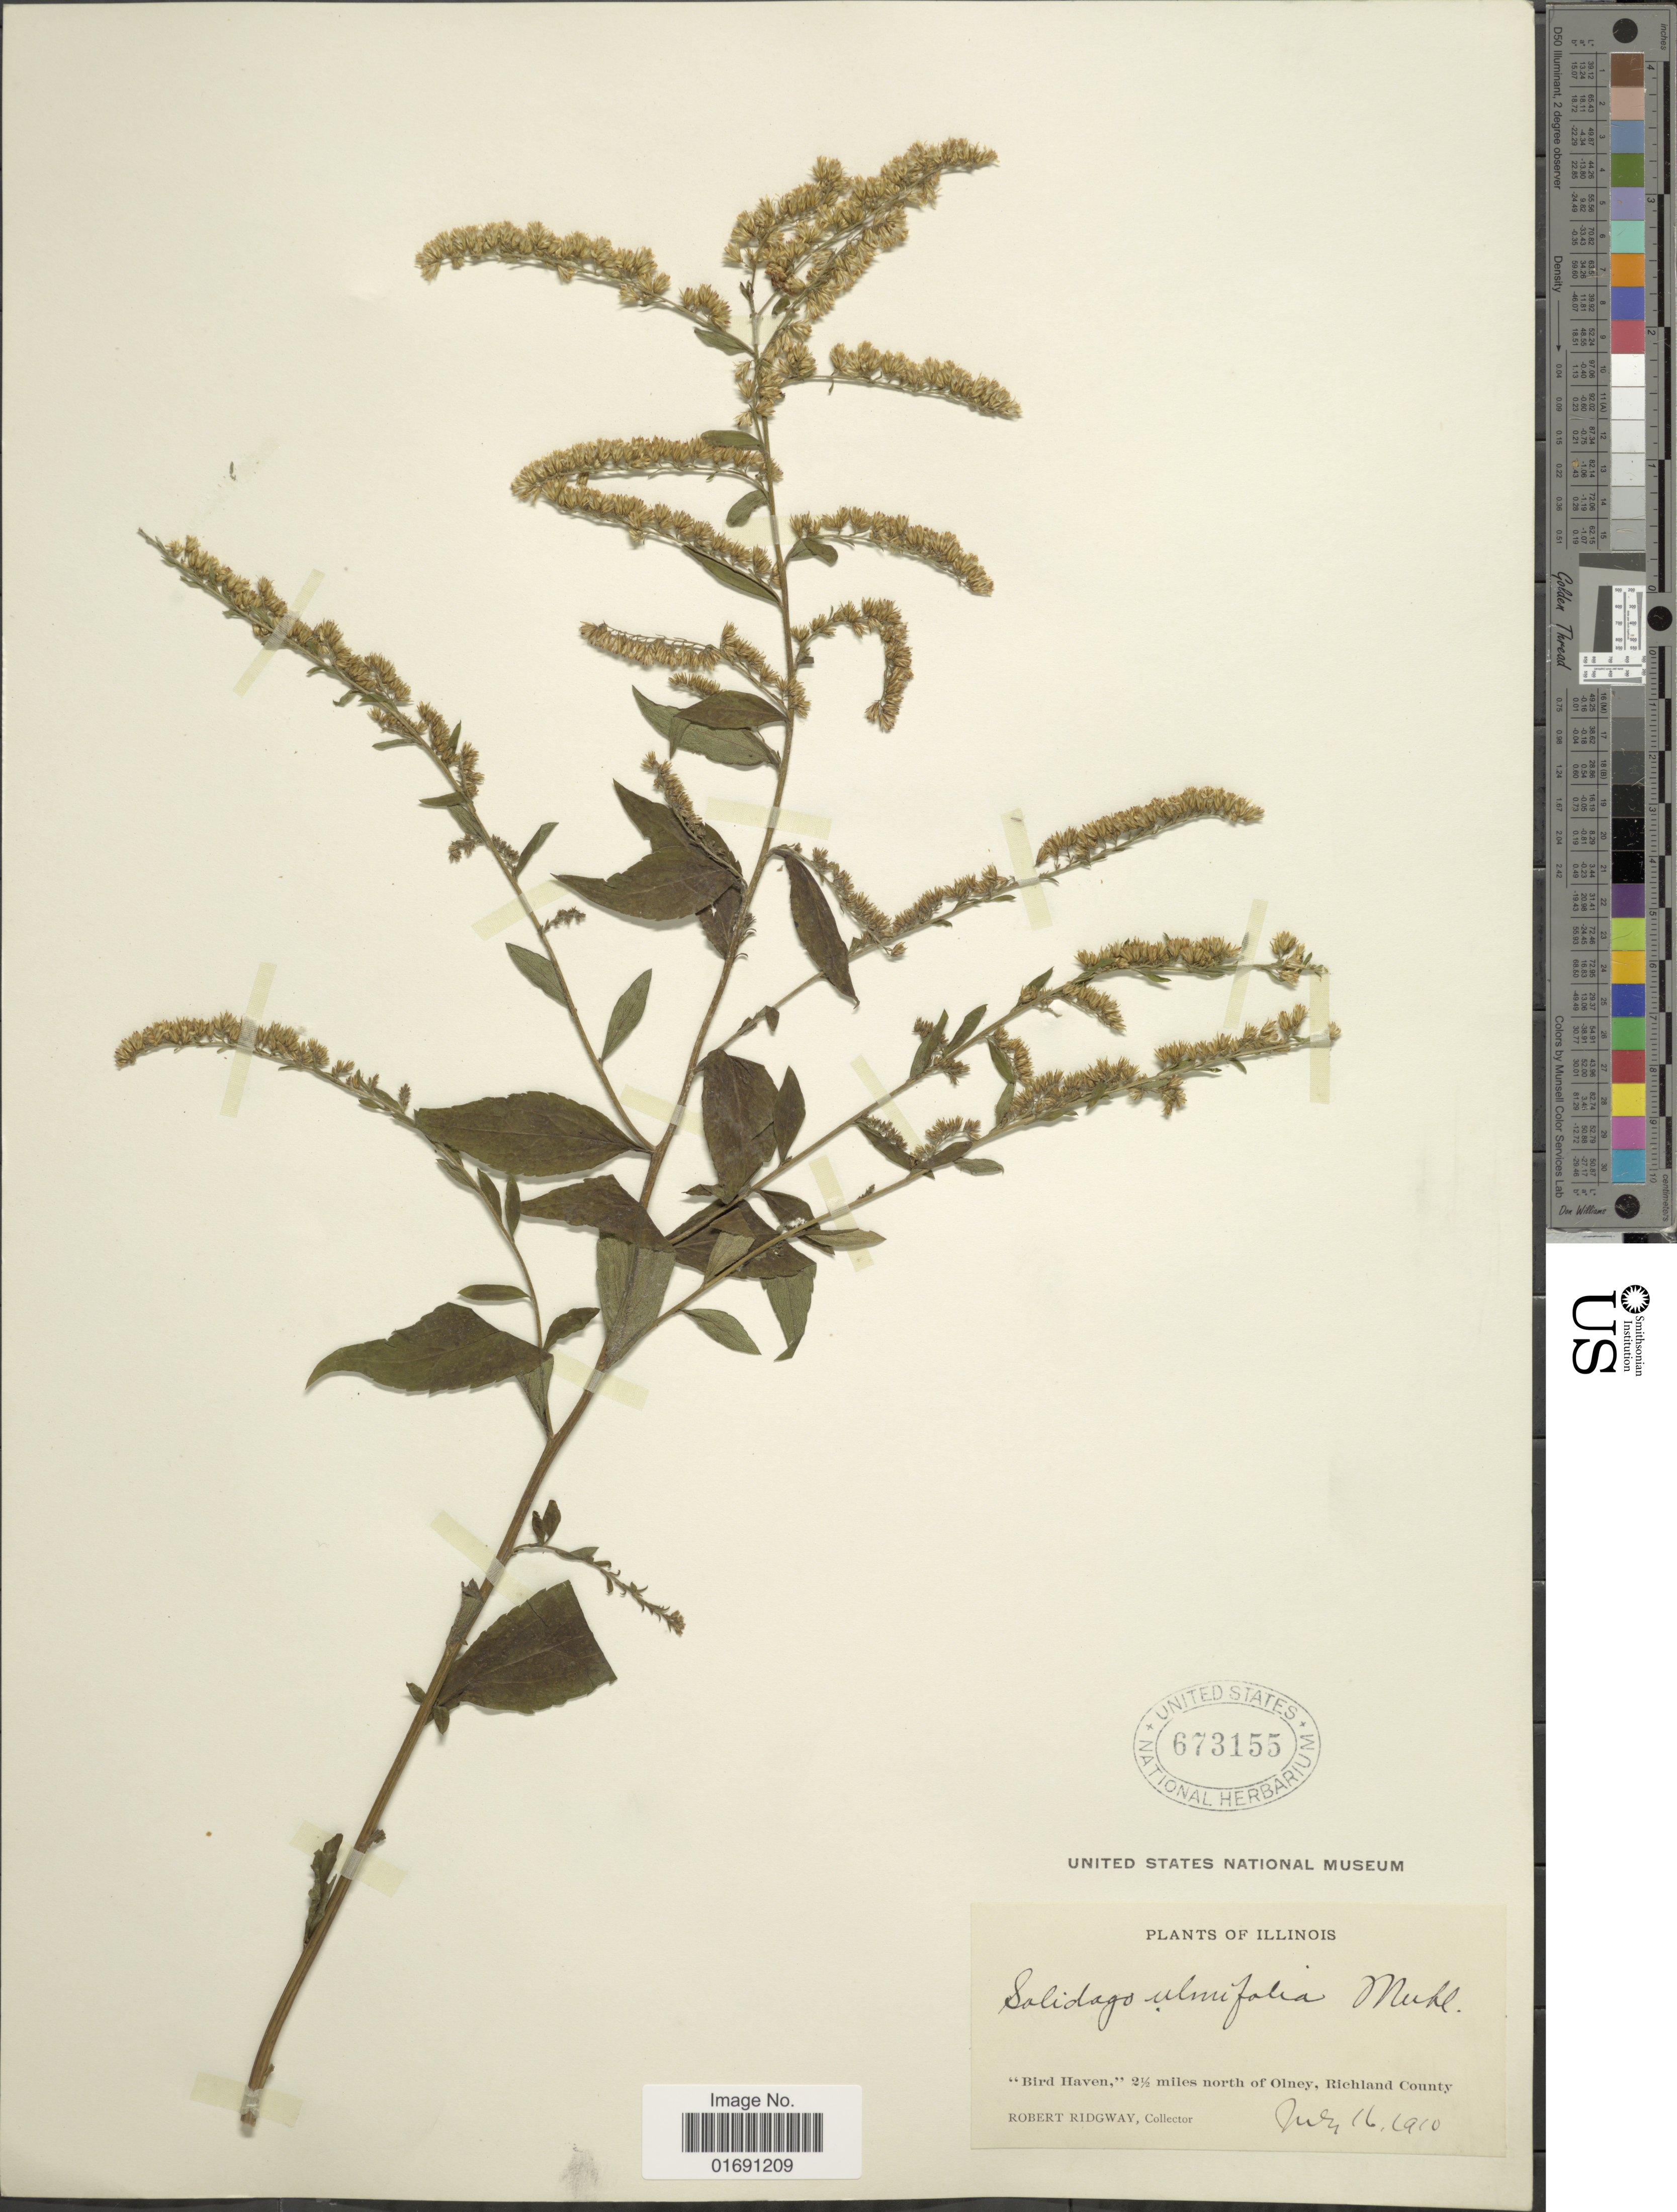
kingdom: Plantae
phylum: Tracheophyta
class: Magnoliopsida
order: Asterales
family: Asteraceae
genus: Solidago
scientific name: Solidago ulmifolia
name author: Muhl. ex Willd.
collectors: R. Ridgway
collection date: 1910-06-16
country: United States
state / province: Illinois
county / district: Richland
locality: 'Bird Haven,' 2½ miles north of Olney, Richland County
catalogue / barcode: US 673155